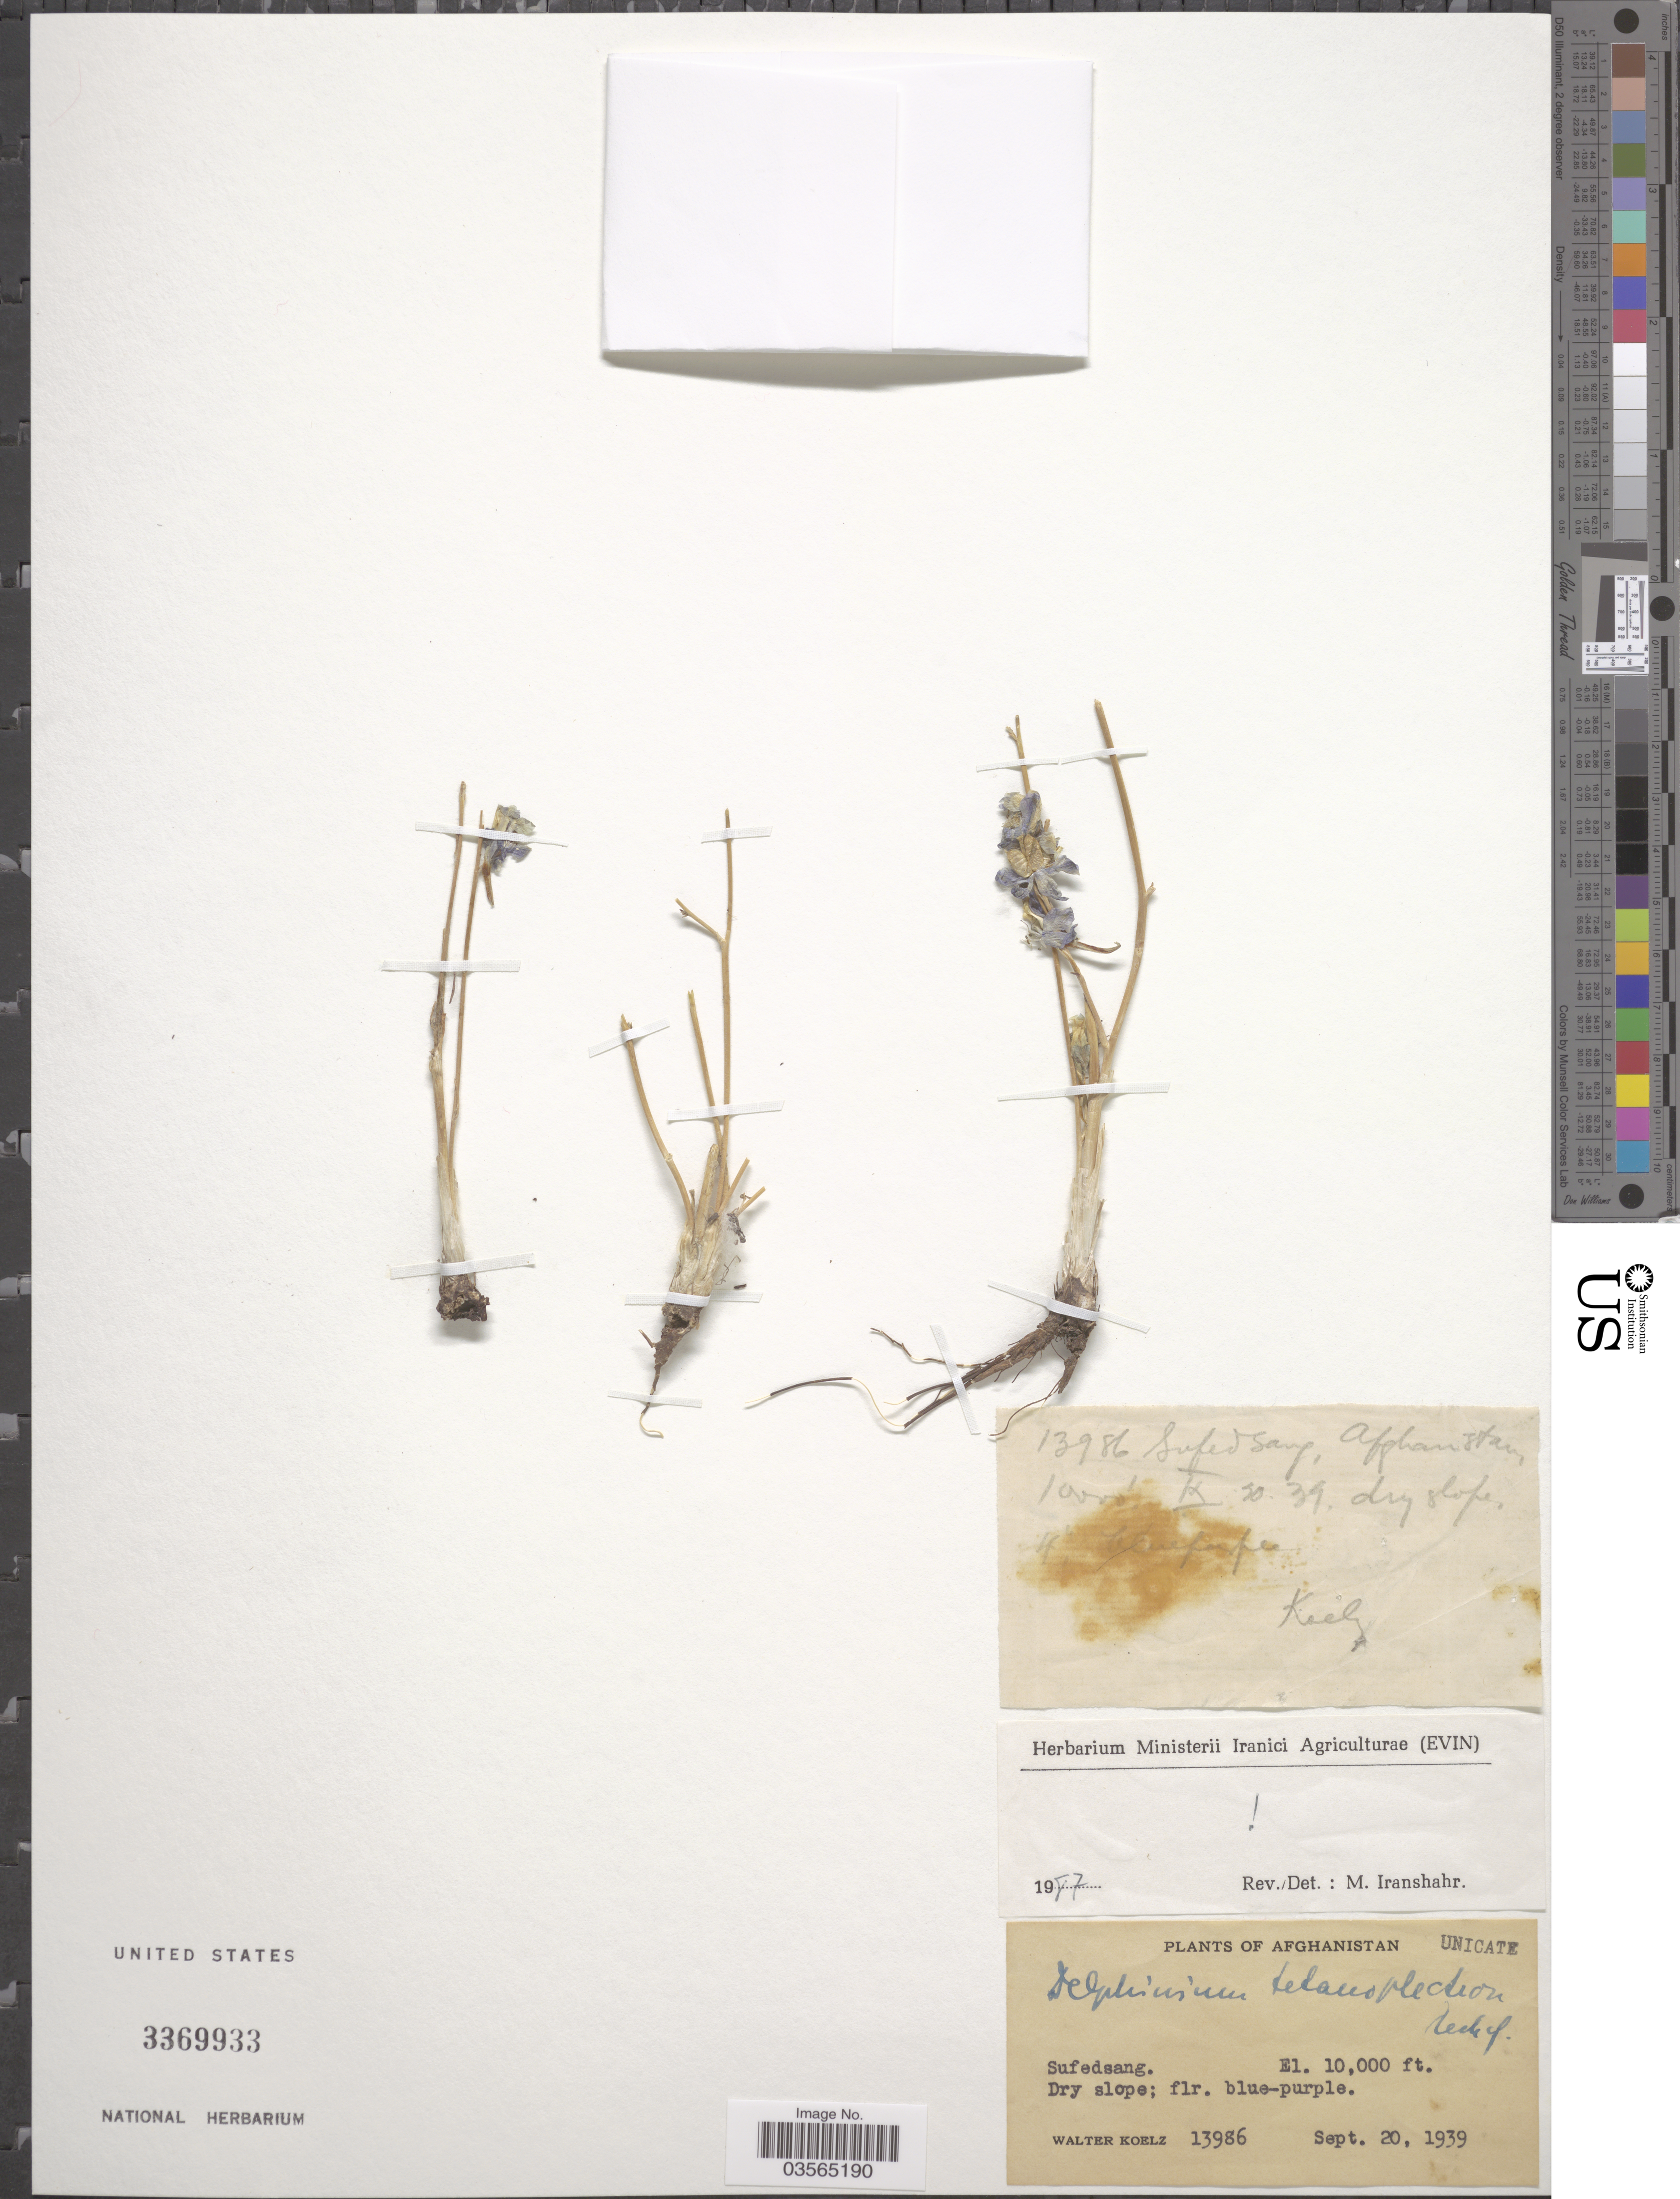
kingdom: Plantae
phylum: Tracheophyta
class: Magnoliopsida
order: Ranunculales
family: Ranunculaceae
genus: Delphinium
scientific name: Delphinium tetanoplectrum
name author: Rech. f.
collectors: W. N. Koelz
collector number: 13986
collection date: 1939-09-20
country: Afghanistan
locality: Sufedsang.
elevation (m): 3048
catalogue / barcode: US 3369933